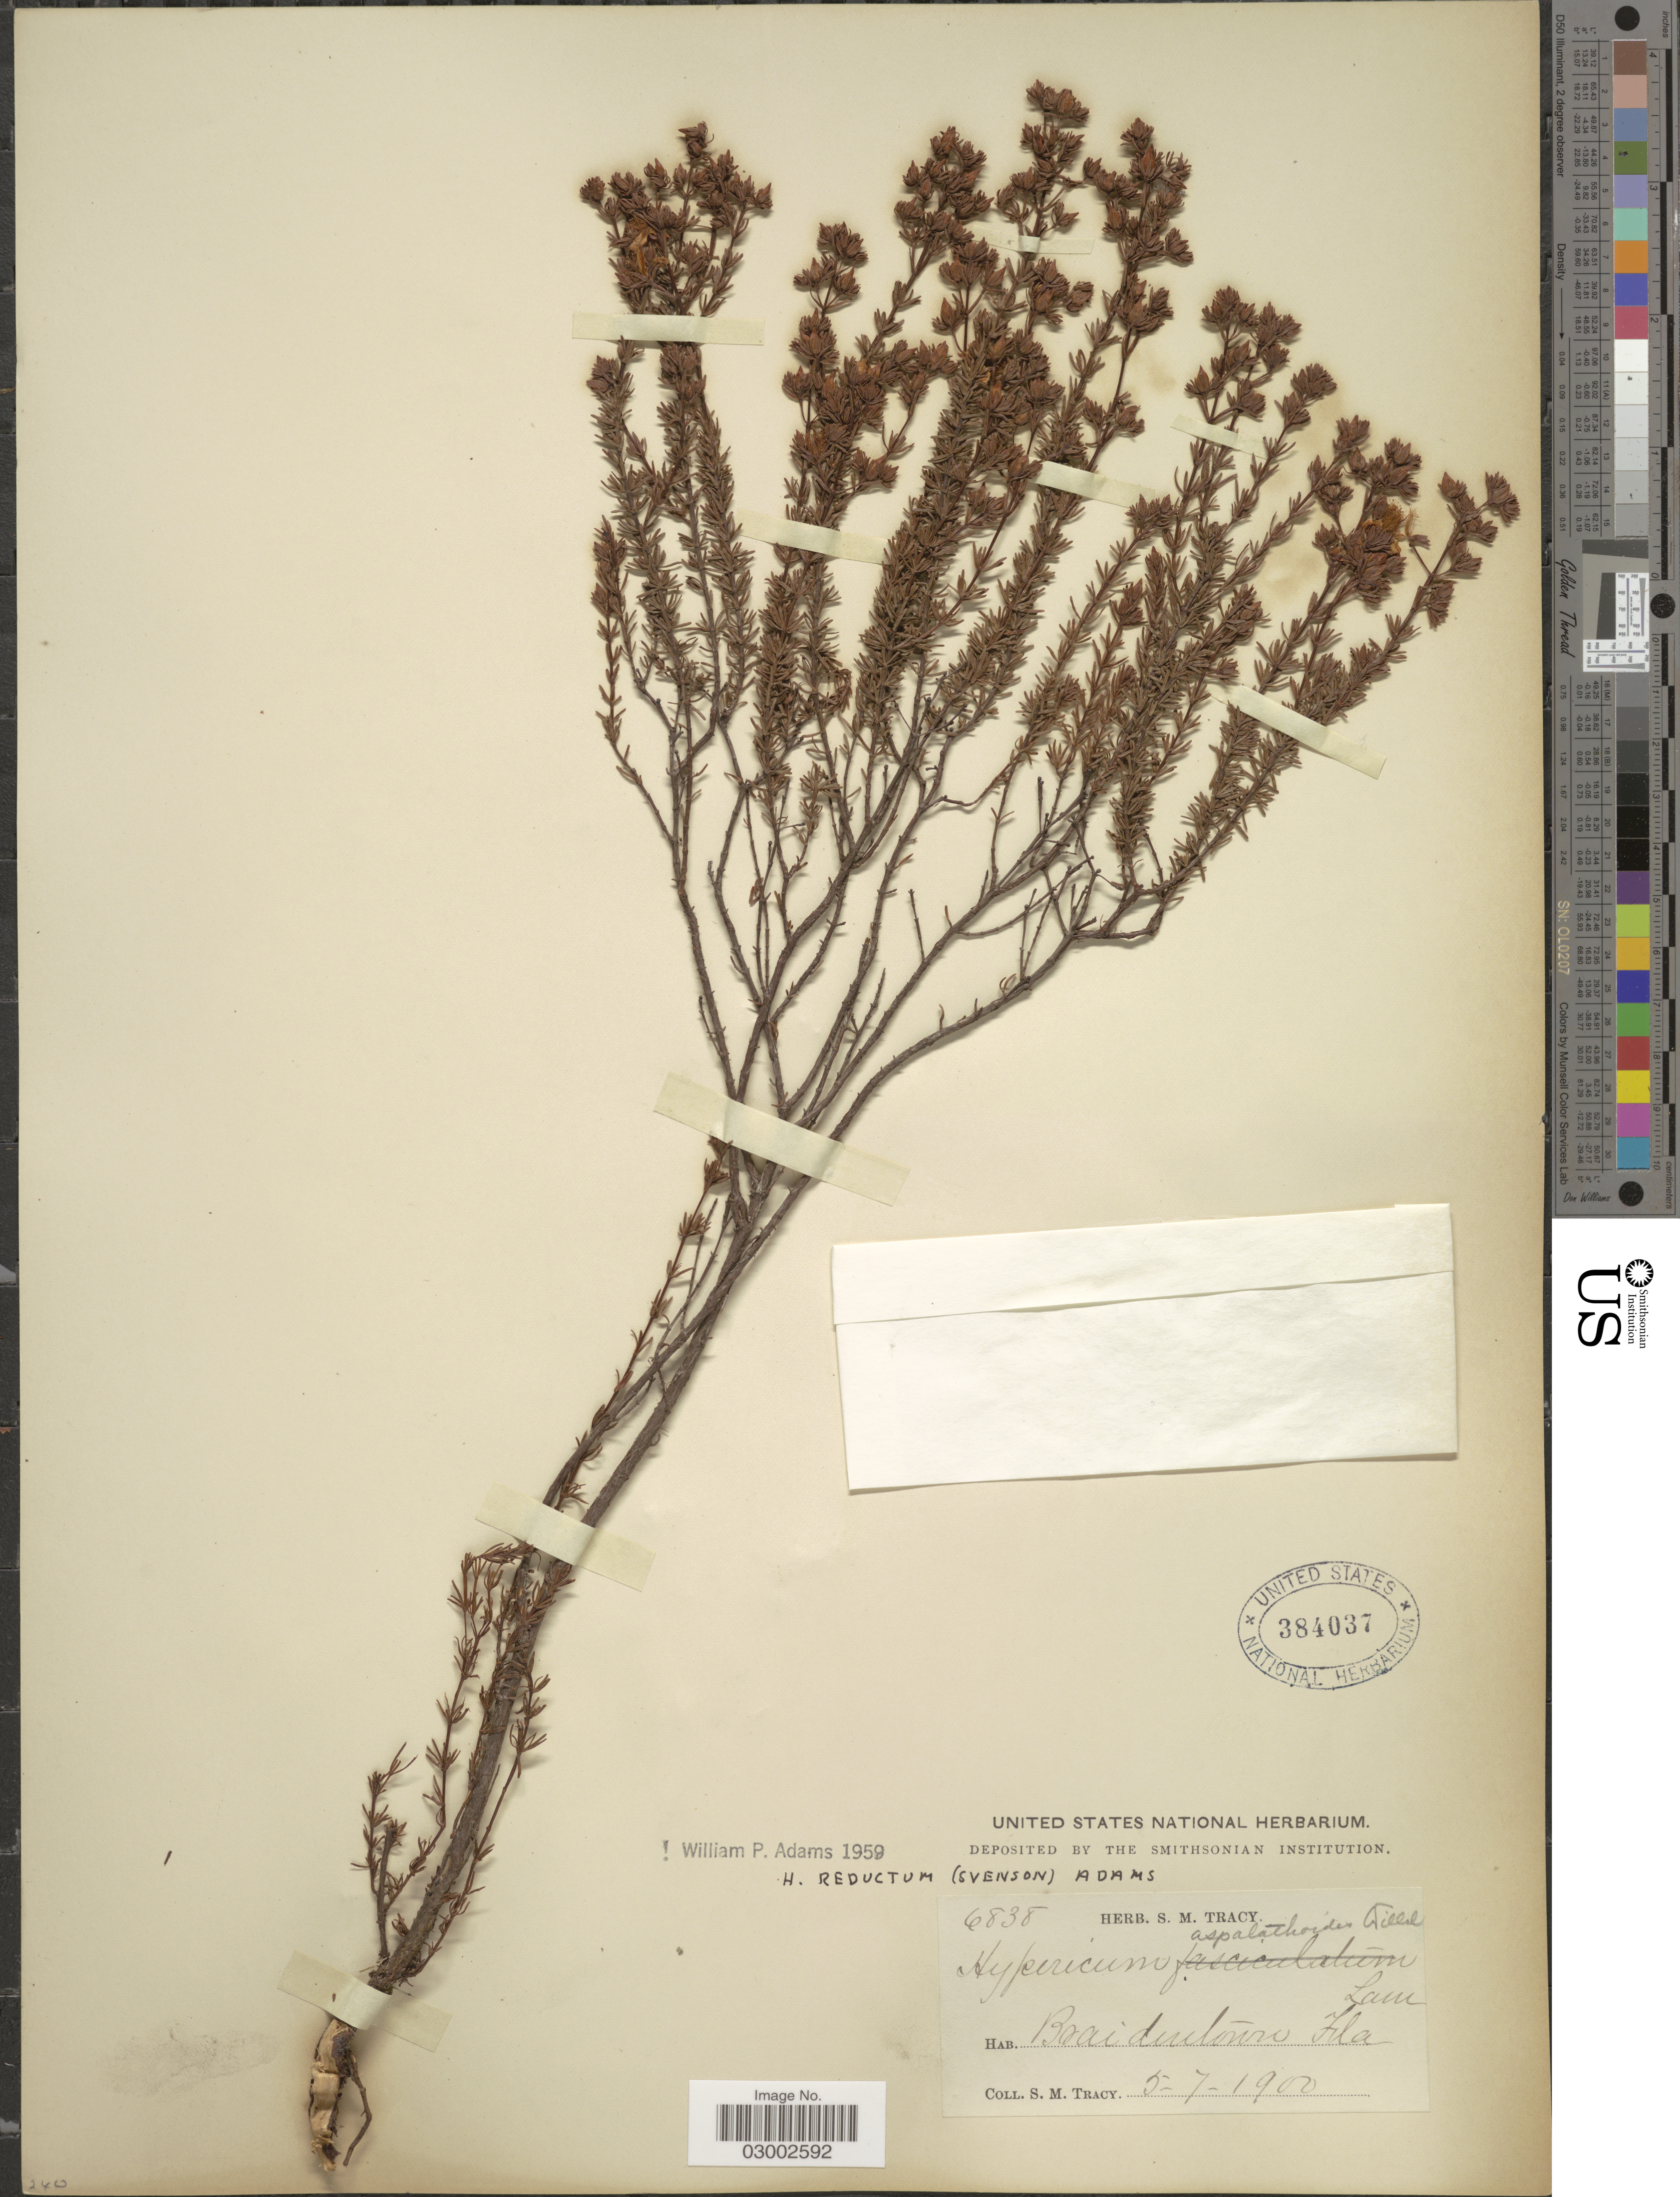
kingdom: Plantae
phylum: Tracheophyta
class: Magnoliopsida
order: Malpighiales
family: Hypericaceae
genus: Hypericum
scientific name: Hypericum tenuifolium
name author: Pursh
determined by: Strong, Mark T., (BOT), Smithsonian Institution - National Museum of Natural History (UNITED STATES)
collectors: S. M. Tracy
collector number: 6838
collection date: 1900-05-07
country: United States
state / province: Florida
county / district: Manatee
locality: Braidentown (present day: Bradenton) Fla.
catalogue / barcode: US 384037